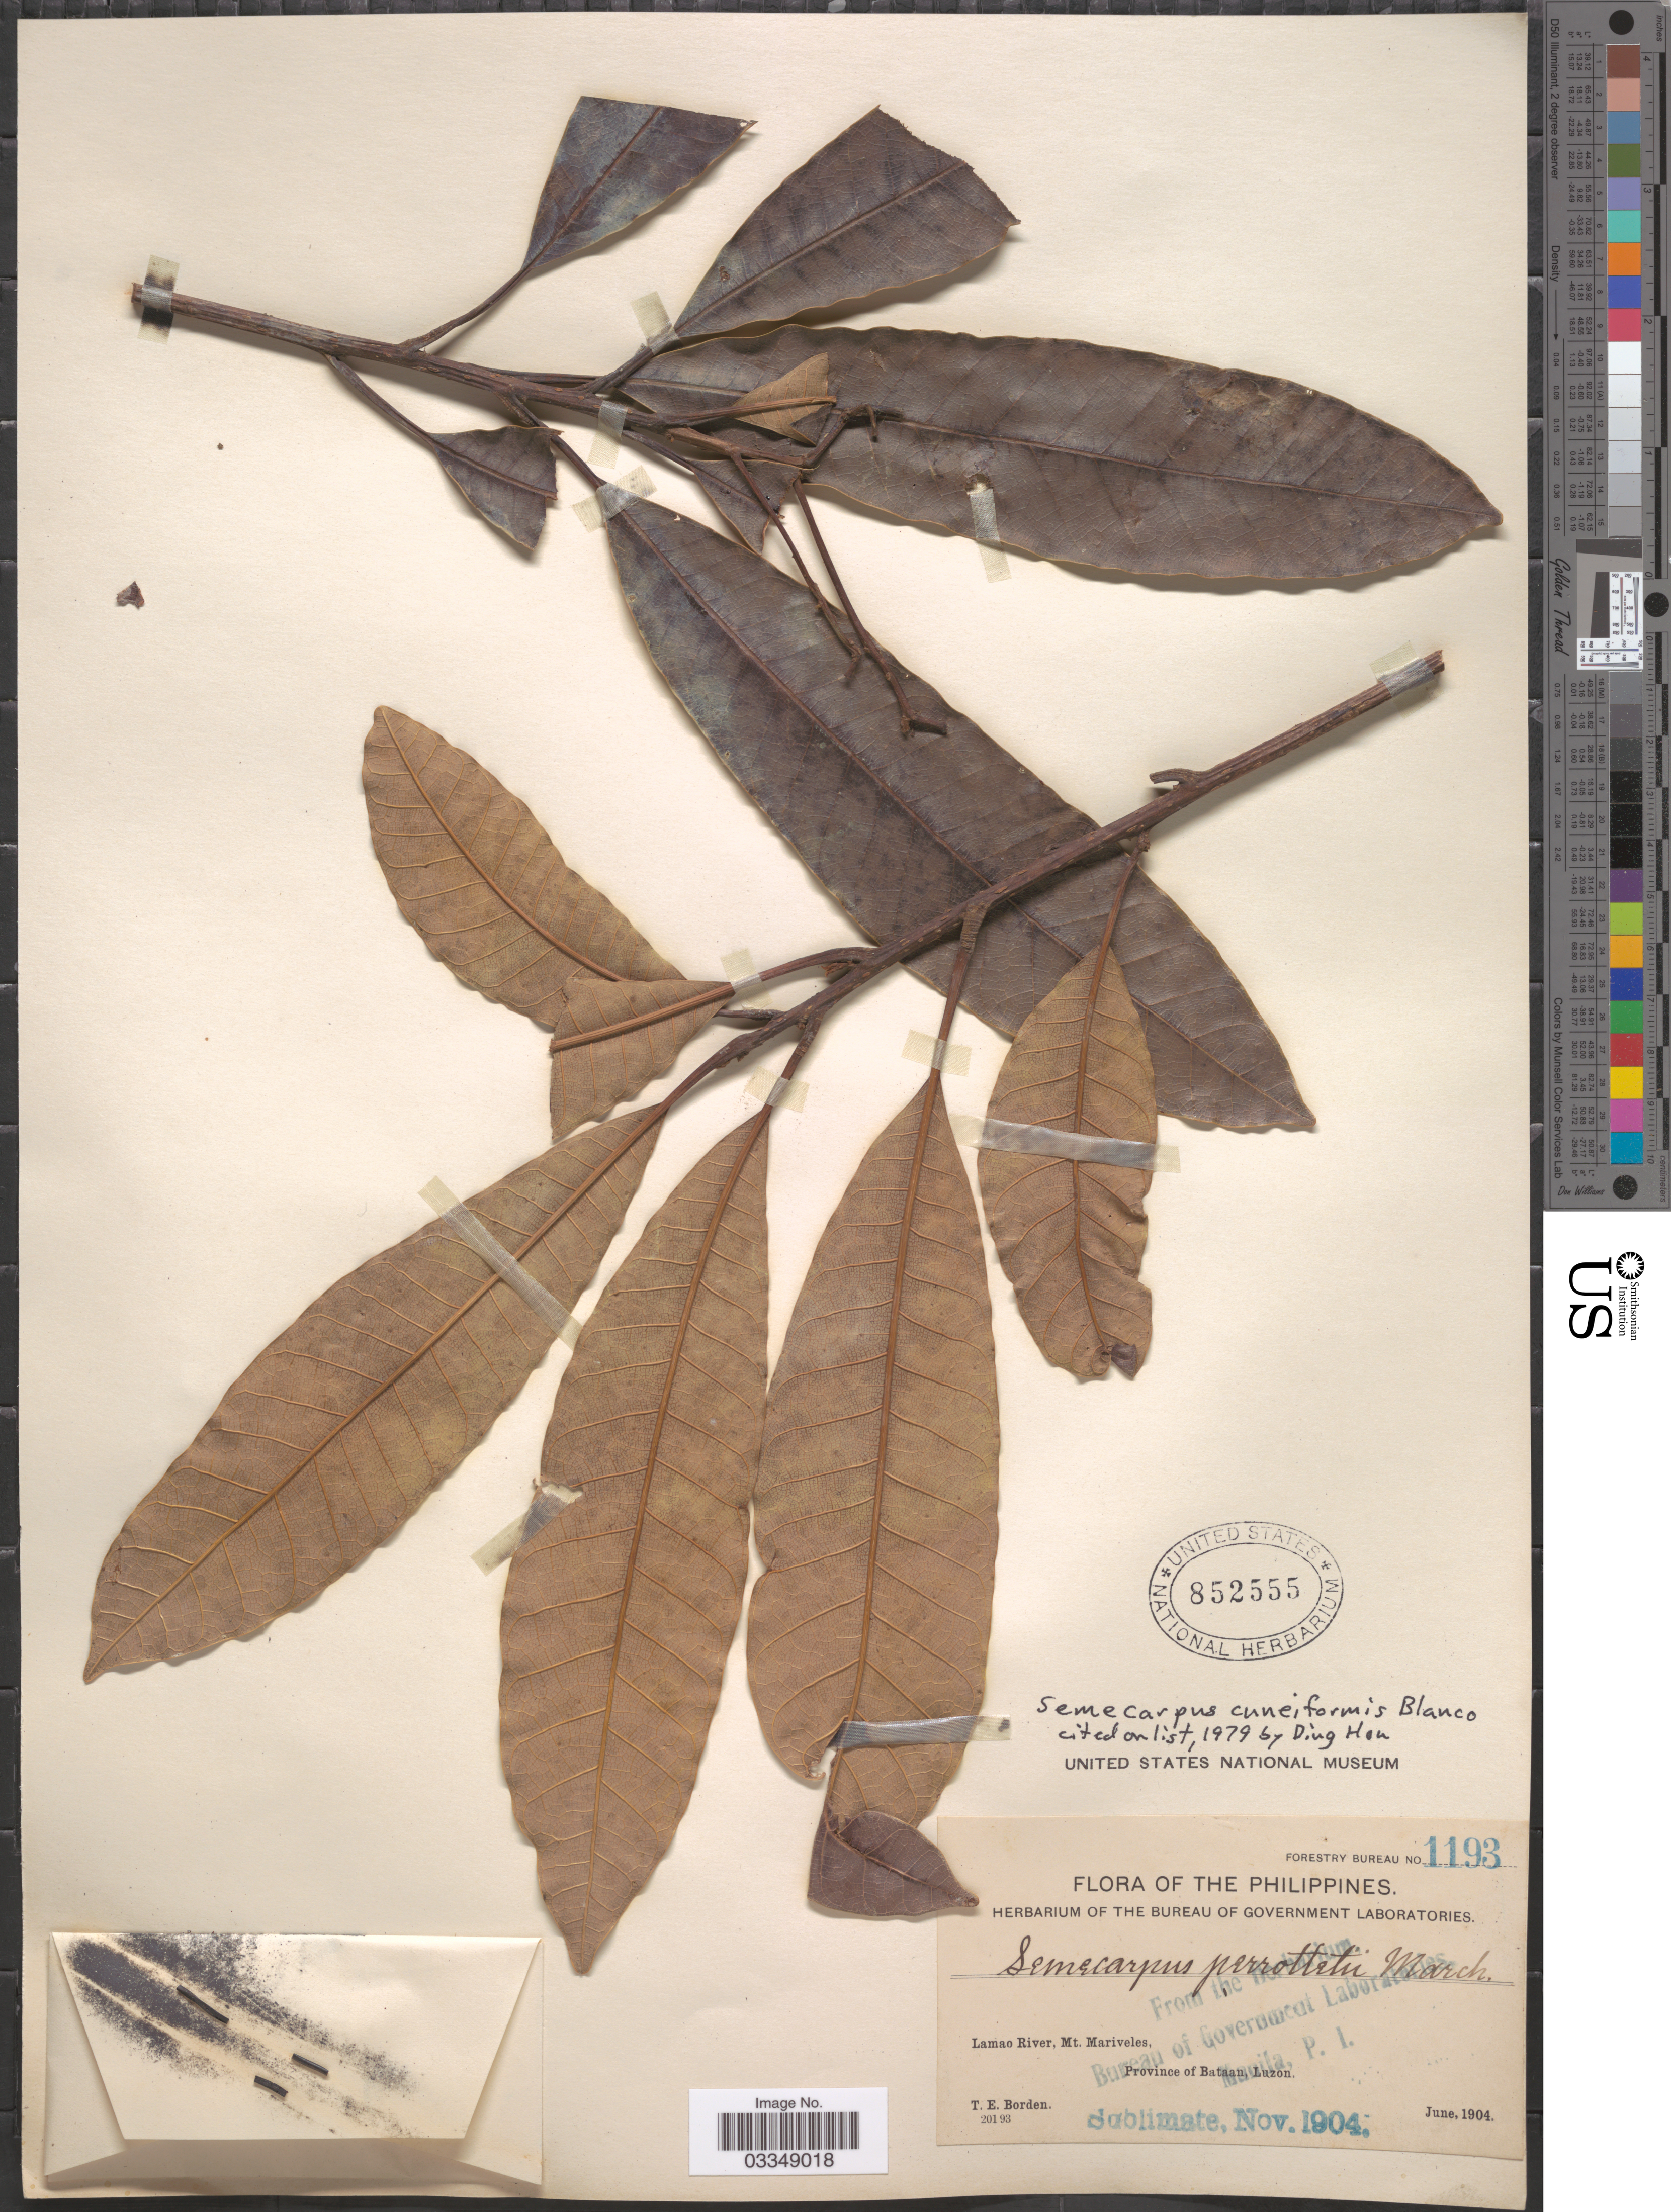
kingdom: Plantae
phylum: Tracheophyta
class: Magnoliopsida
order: Sapindales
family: Anacardiaceae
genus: Semecarpus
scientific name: Semecarpus cuneiformis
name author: Blanco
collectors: T. E. Borden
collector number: Forestry Bureau 1193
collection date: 1904-06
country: Philippines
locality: Lamao River, Mt. Mariveles, Province of Bataan, Luzon.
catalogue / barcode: US 852555